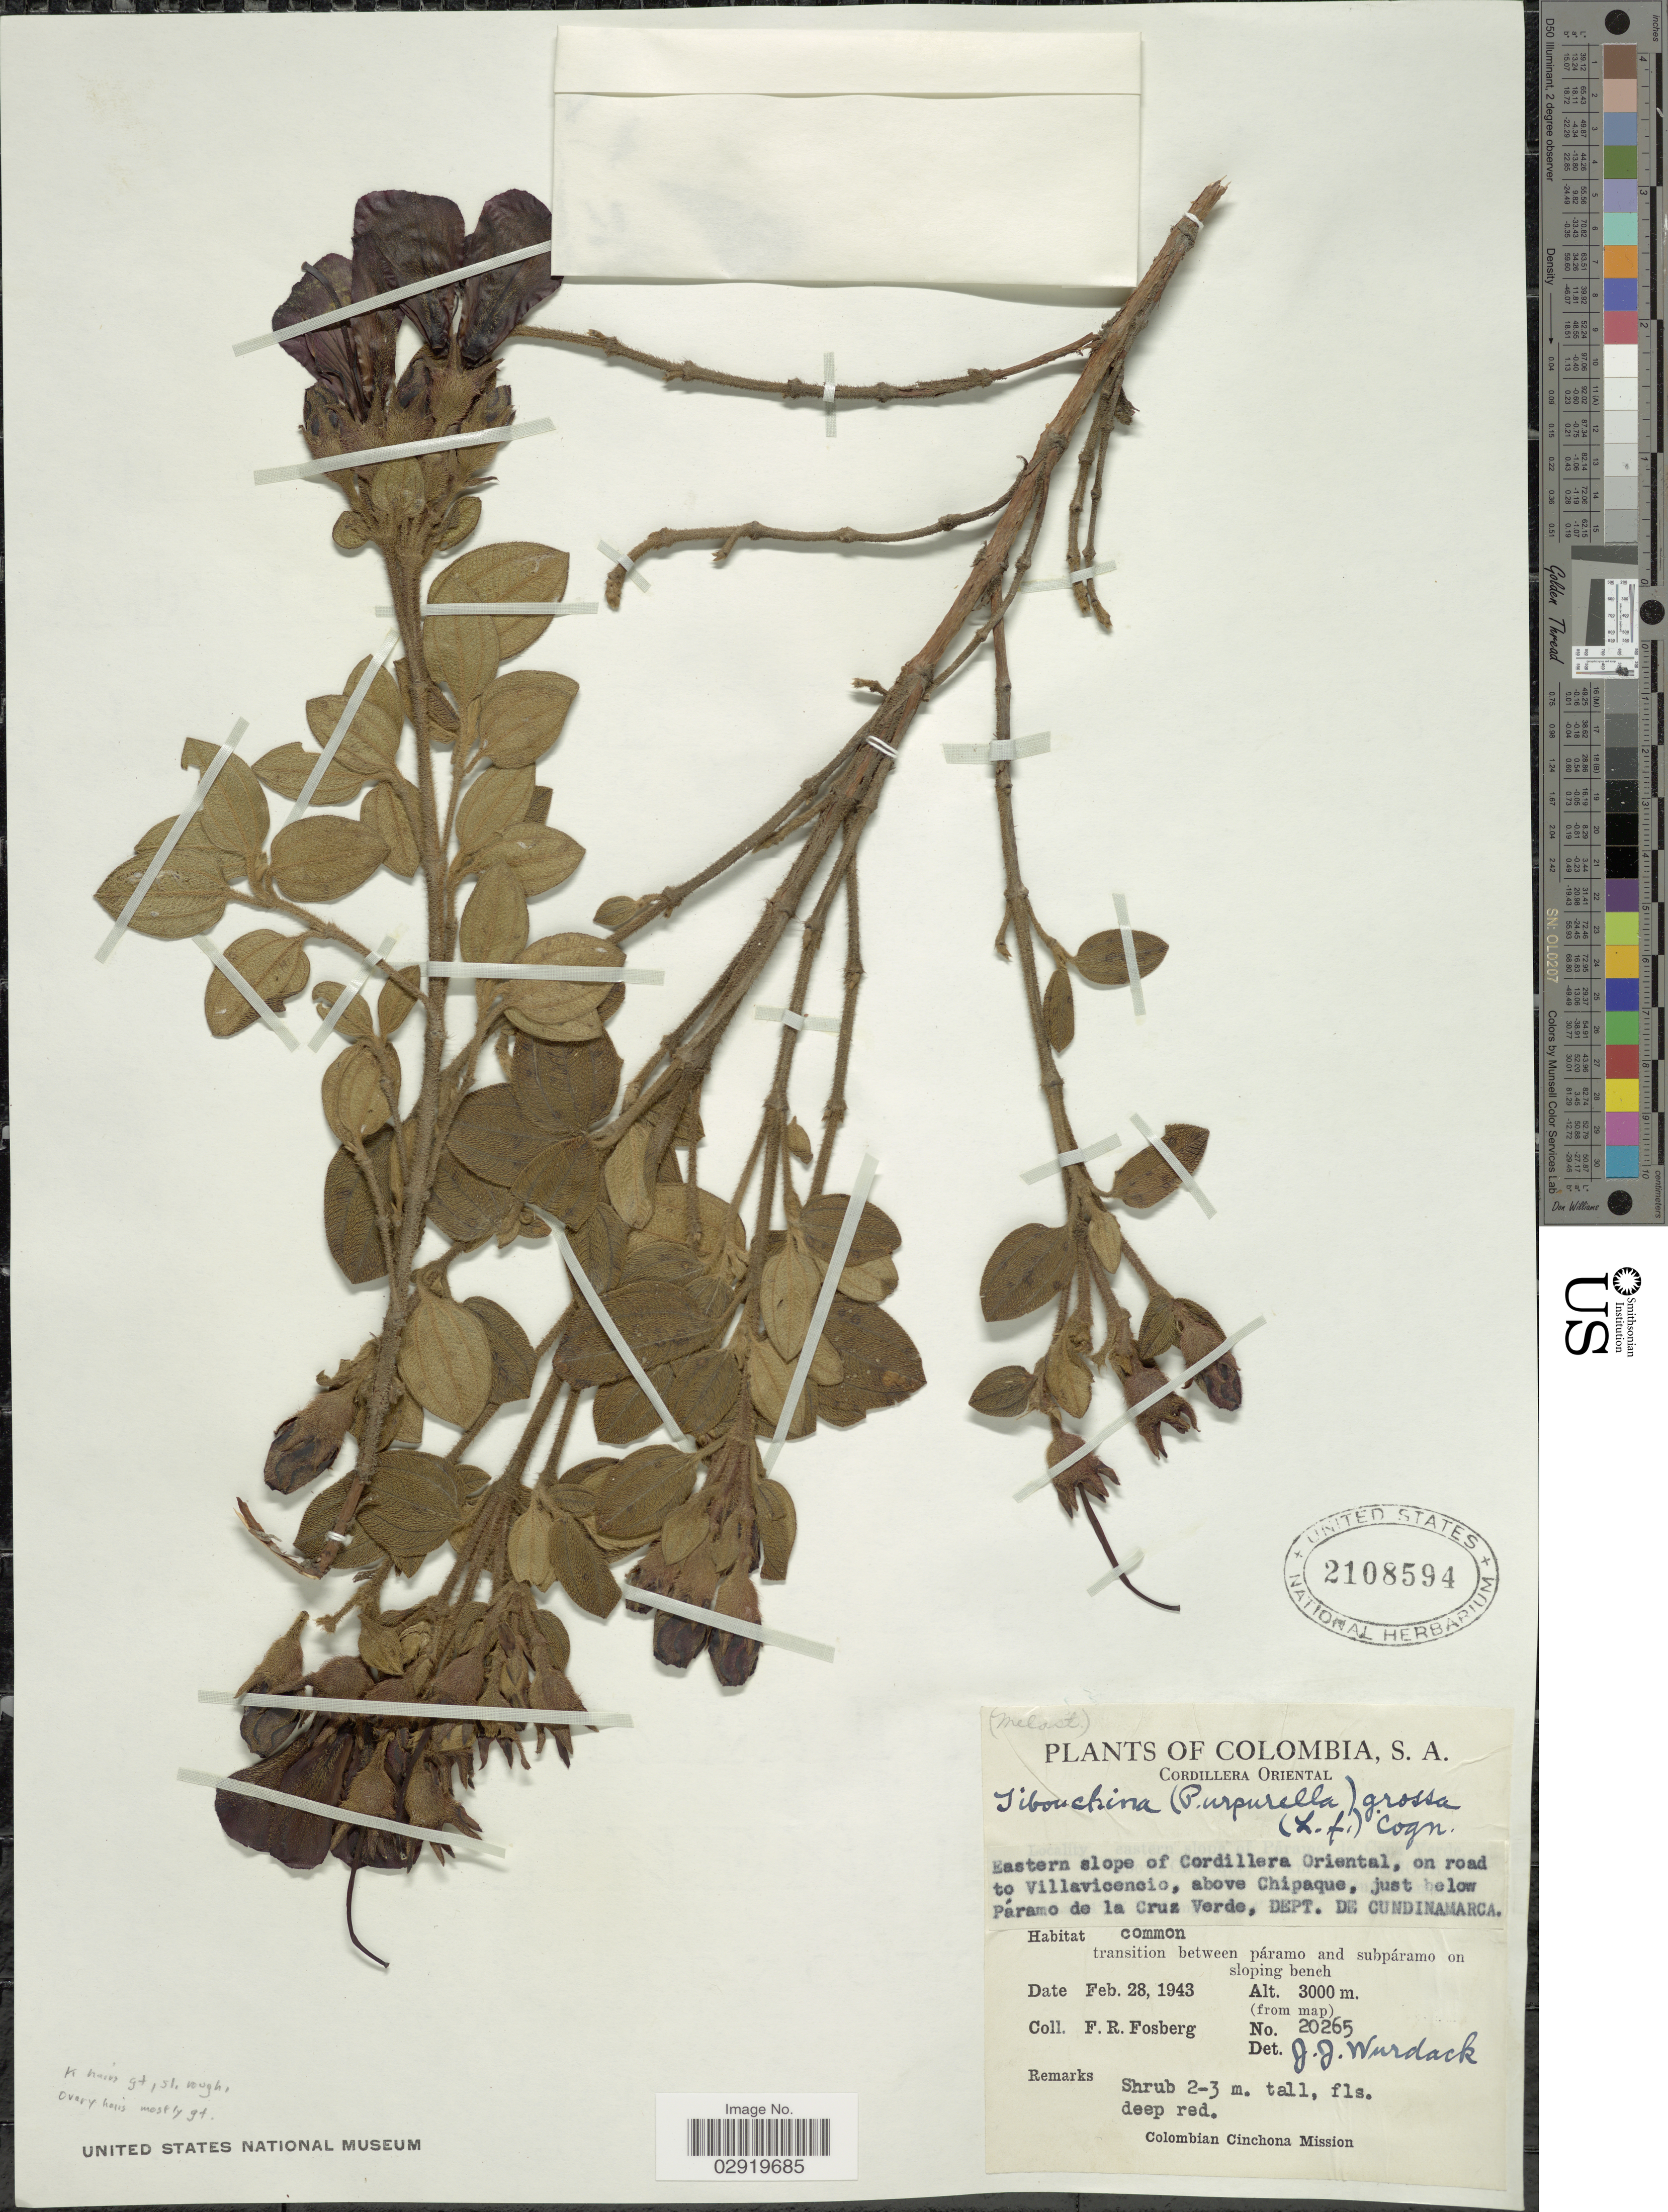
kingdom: Plantae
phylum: Tracheophyta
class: Magnoliopsida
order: Myrtales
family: Melastomataceae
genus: Chaetogastra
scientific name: Chaetogastra grossa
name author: (L. f.) P.J.F. Guim. & Michelang.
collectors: F. R. Fosberg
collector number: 20265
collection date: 1943-02-28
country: Colombia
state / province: Cundinamarca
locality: Cordillera Oriental. Eastern slope of Cordillera Oriental, on road to Villavicencio, above Chipaque, just below Páramo de la Cruz Verde, Dept. de Cundinamarca.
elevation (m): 3000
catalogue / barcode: US 2108594